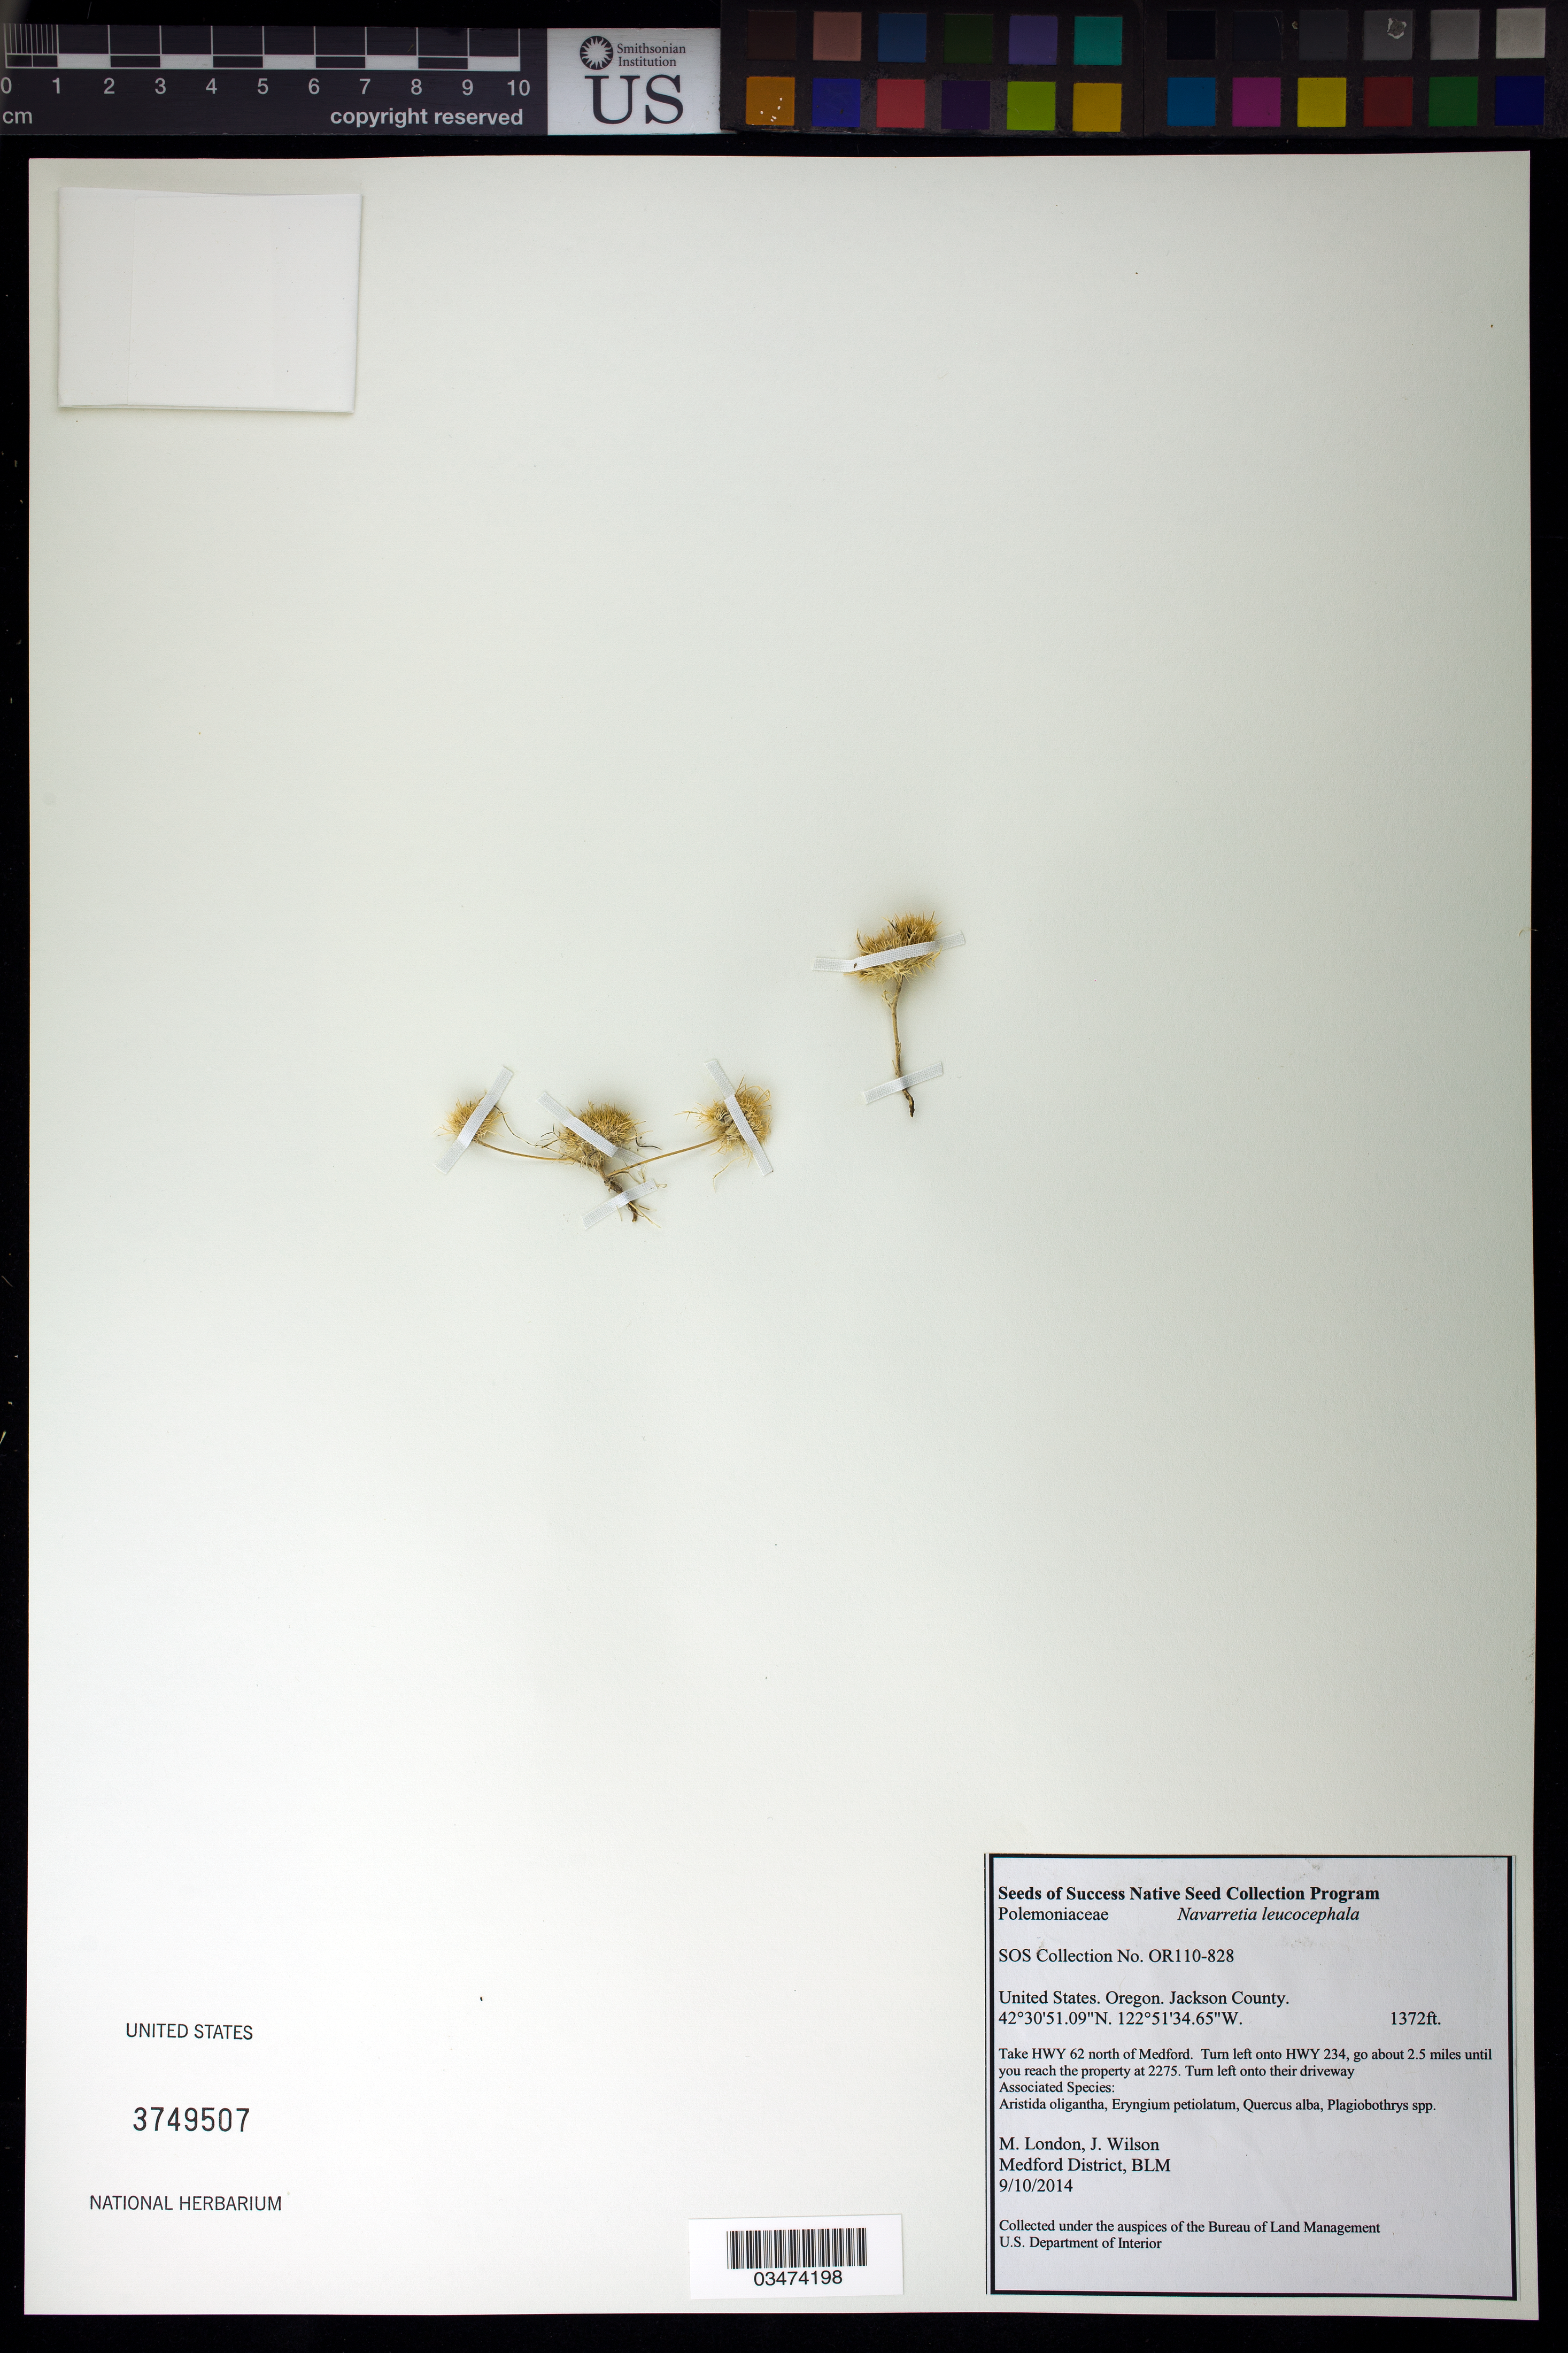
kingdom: Plantae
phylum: Tracheophyta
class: Magnoliopsida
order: Ericales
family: Polemoniaceae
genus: Navarretia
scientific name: Navarretia leucocephala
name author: Benth.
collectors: M. London & J. Wilson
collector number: OR110-828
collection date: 2014-09-10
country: United States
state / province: Oregon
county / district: Jackson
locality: Hwy 62 N of Medford, turn left onto Hwy 234, go about 2.5 miles until reach the property at 2275.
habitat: Associated species: Aristida oligantha, Eryngium petiolatum, Quercus alba, Plagiobothrys sp.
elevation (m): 418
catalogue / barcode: US 3749507